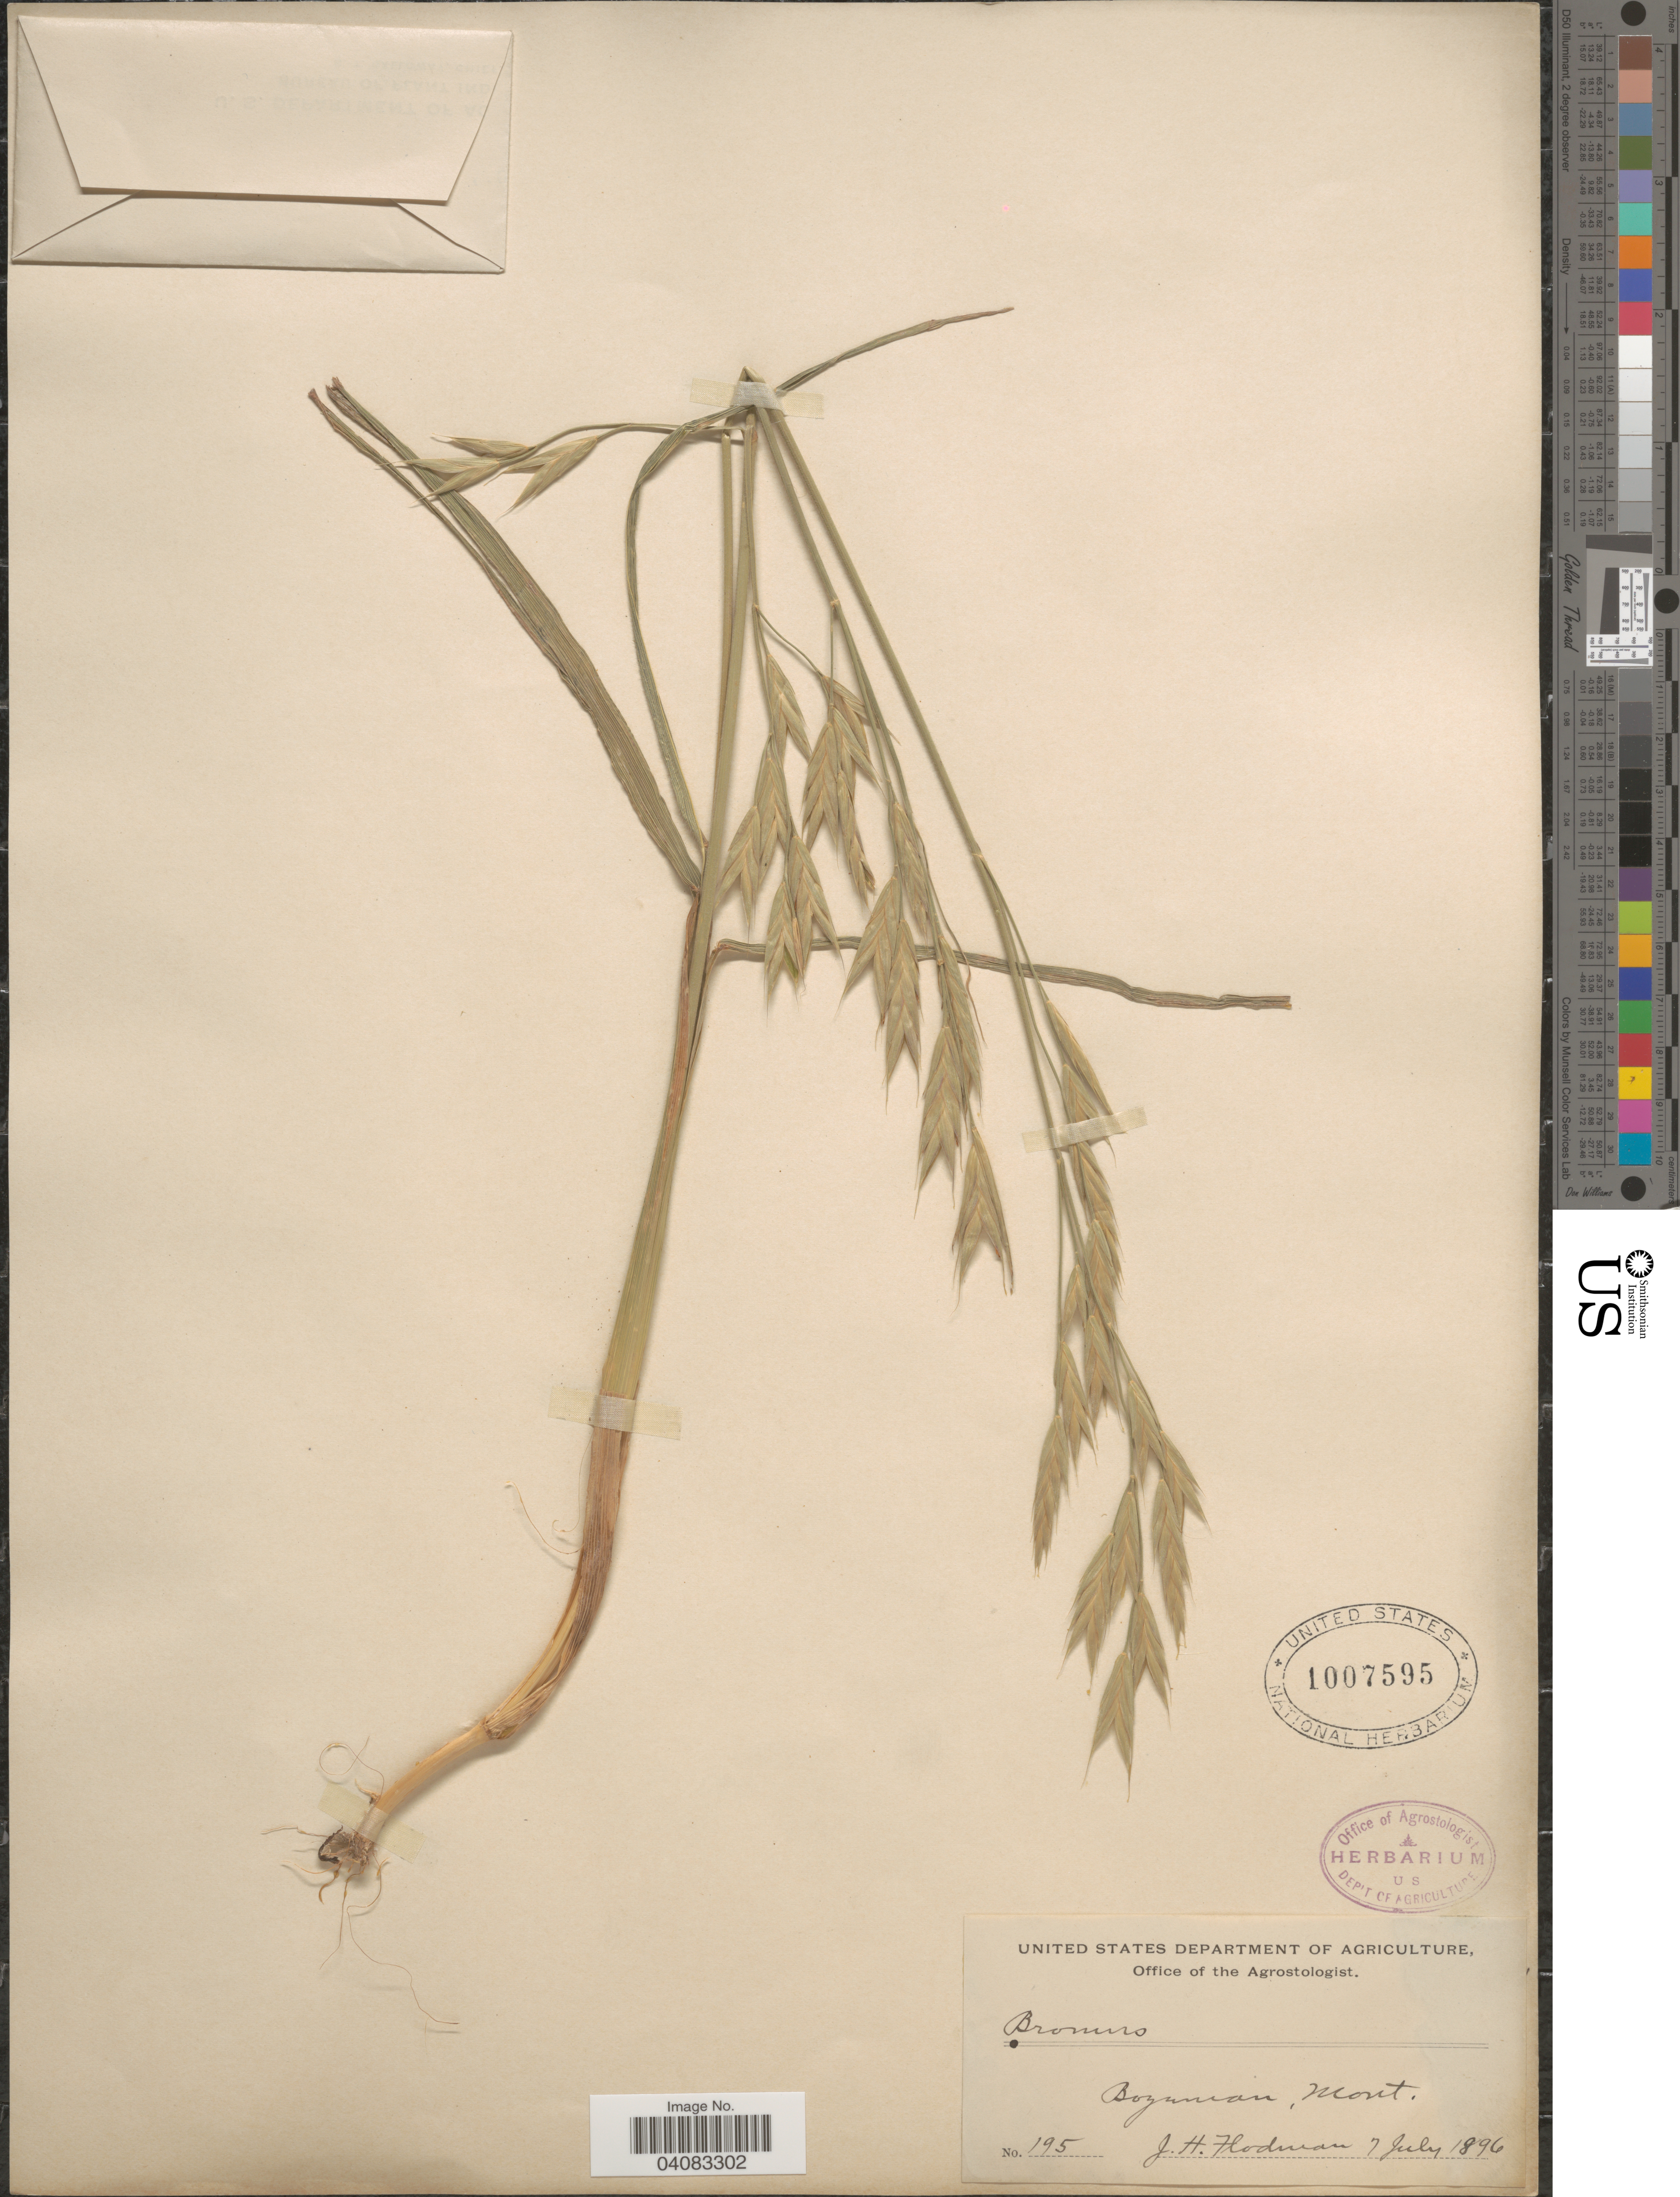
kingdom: Plantae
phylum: Tracheophyta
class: Liliopsida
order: Poales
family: Poaceae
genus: Bromus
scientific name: Bromus marginatus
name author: Nees ex Steud.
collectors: J. Flodman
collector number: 195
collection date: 1896-07-07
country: United States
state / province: Montana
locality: Bozeman.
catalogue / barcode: US 1007595